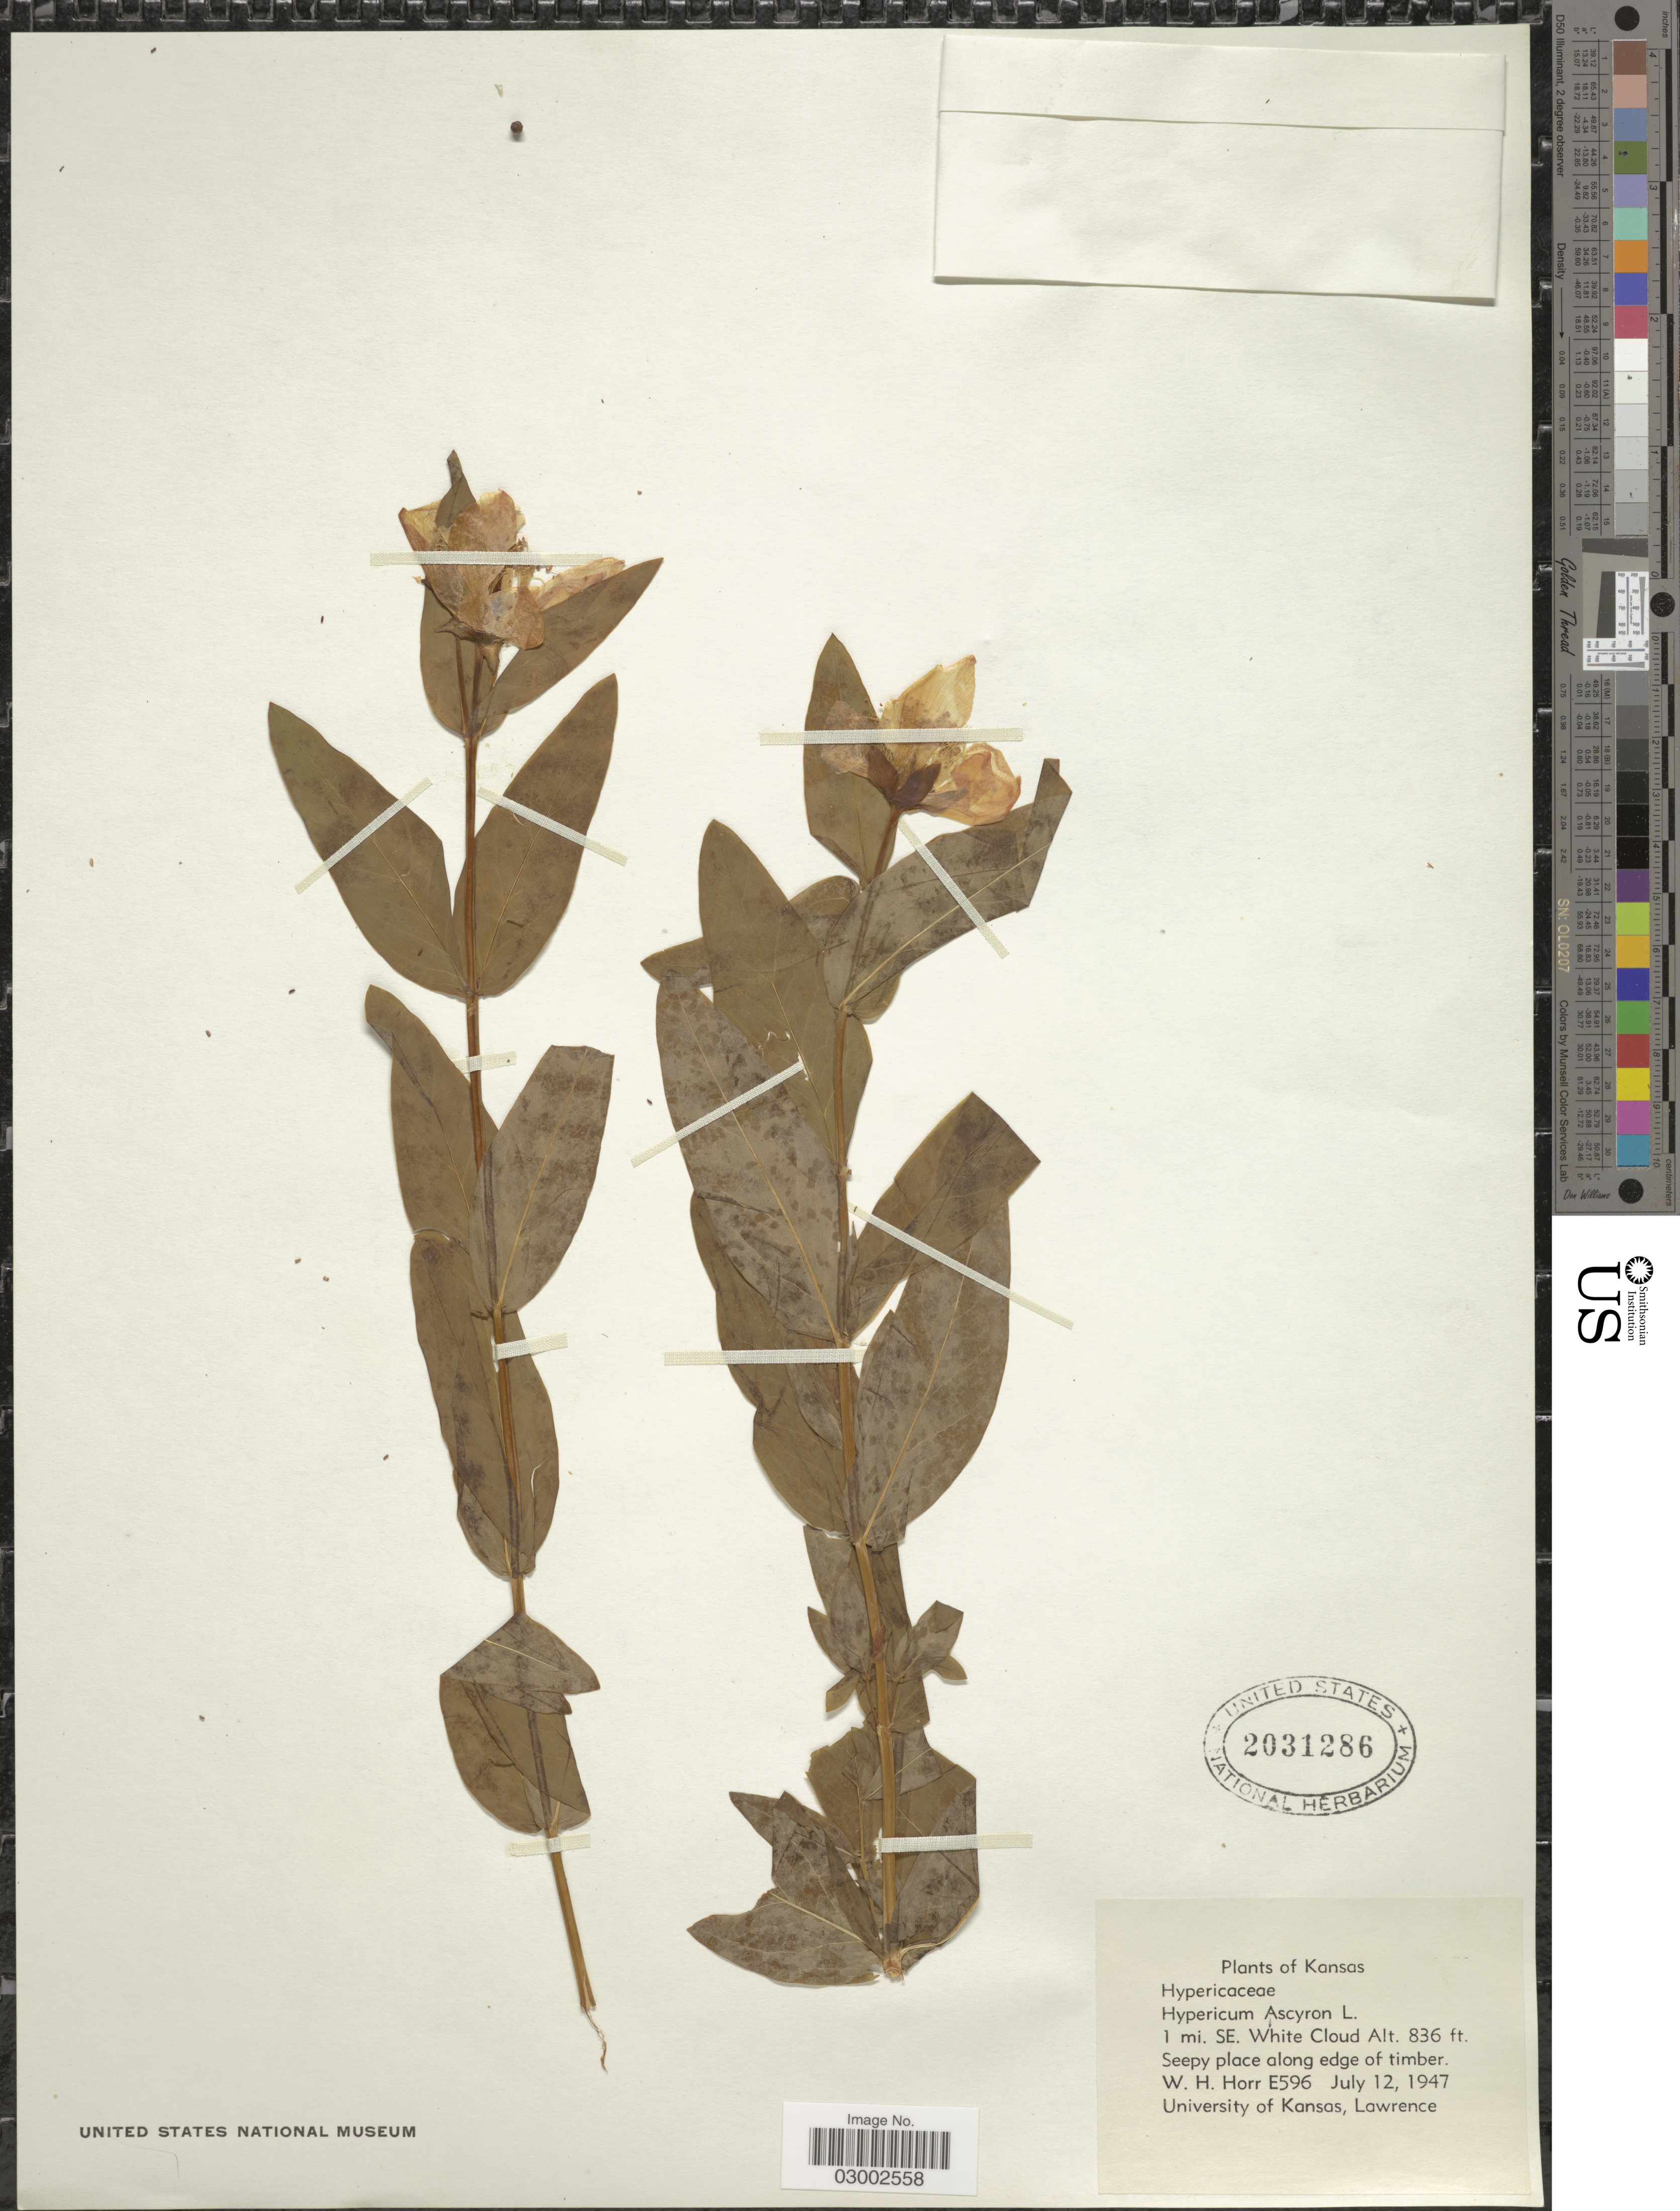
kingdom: Plantae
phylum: Tracheophyta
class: Magnoliopsida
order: Malpighiales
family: Hypericaceae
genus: Hypericum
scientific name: Hypericum ascyron subsp. pyramidatum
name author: (Aiton) N. Robson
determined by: Strong, Mark T., (BOT), Smithsonian Institution - National Museum of Natural History (UNITED STATES)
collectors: W. H. Horr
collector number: E596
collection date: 1947-07-12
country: United States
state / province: Kansas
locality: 1 mi. SE. White Cloud.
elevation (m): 255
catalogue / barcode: US 2031286